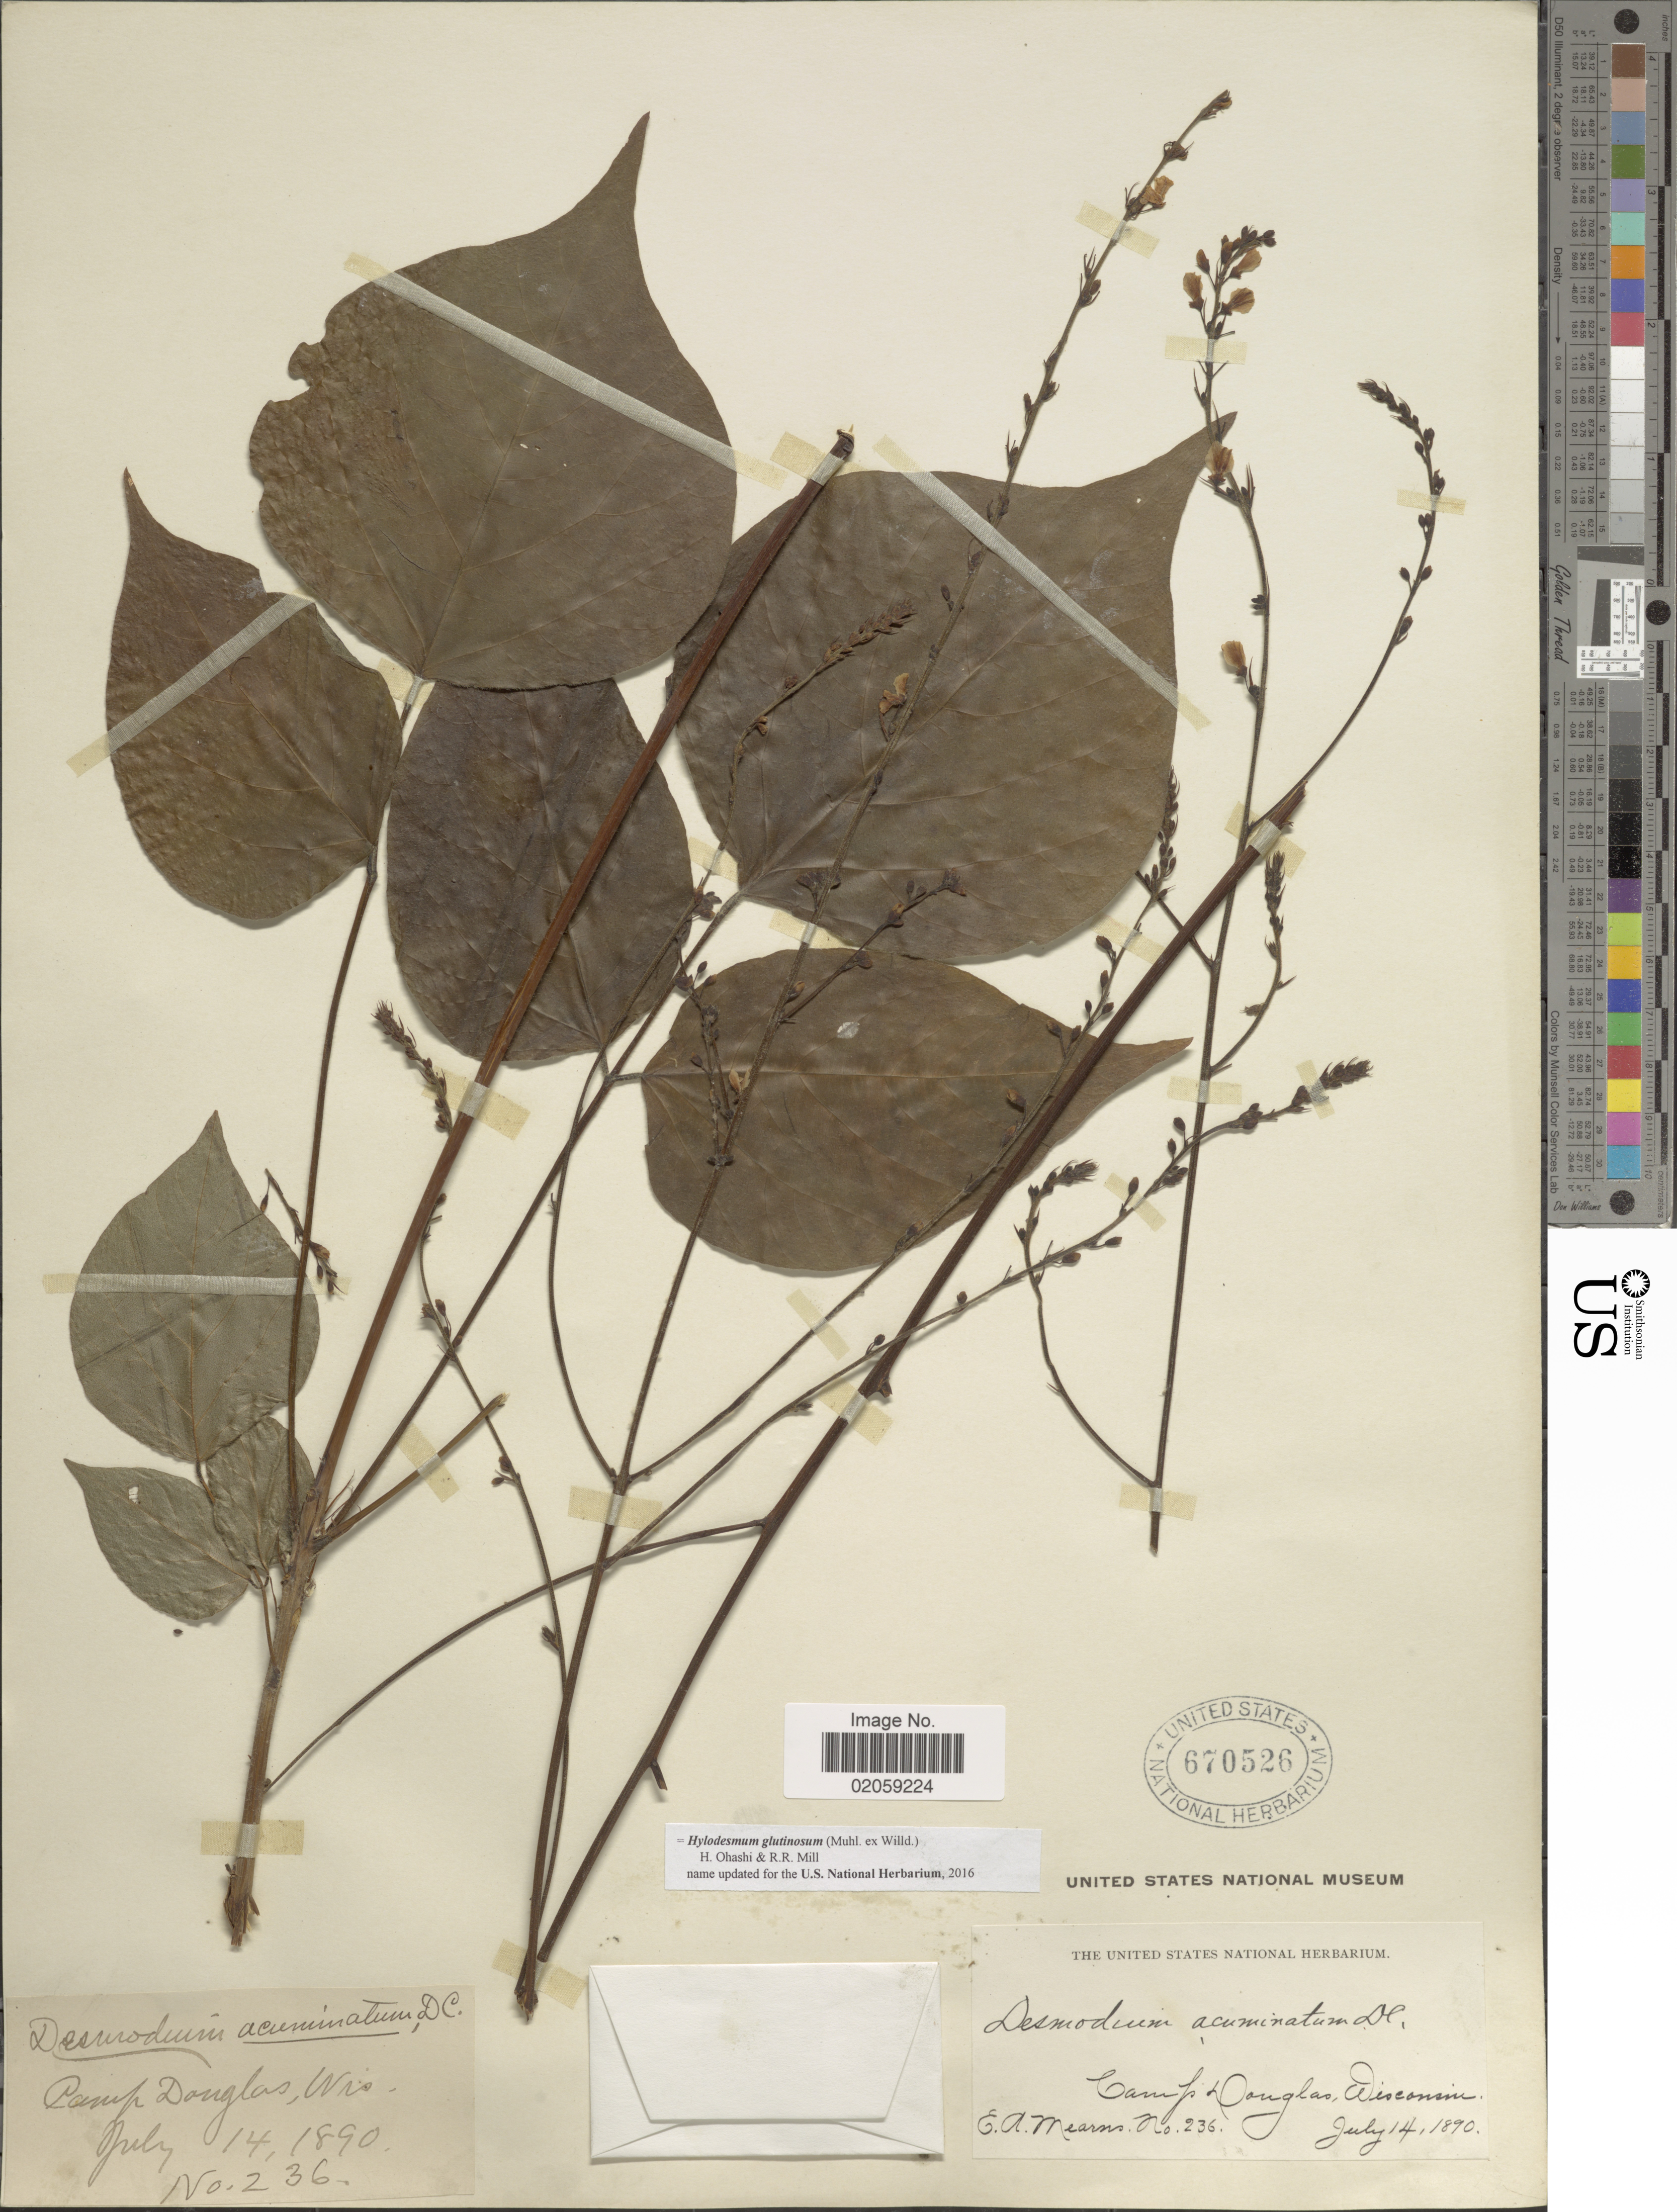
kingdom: Plantae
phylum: Tracheophyta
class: Magnoliopsida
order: Fabales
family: Fabaceae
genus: Hylodesmum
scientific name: Hylodesmum glutinosum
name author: (Muhl. ex Willd.) H. Ohashi & R.R. Mill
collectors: E. A. Mearns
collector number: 236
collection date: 1890-07-14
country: United States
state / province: Wisconsin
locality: Camp Douglas, Wis.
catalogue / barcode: US 670526